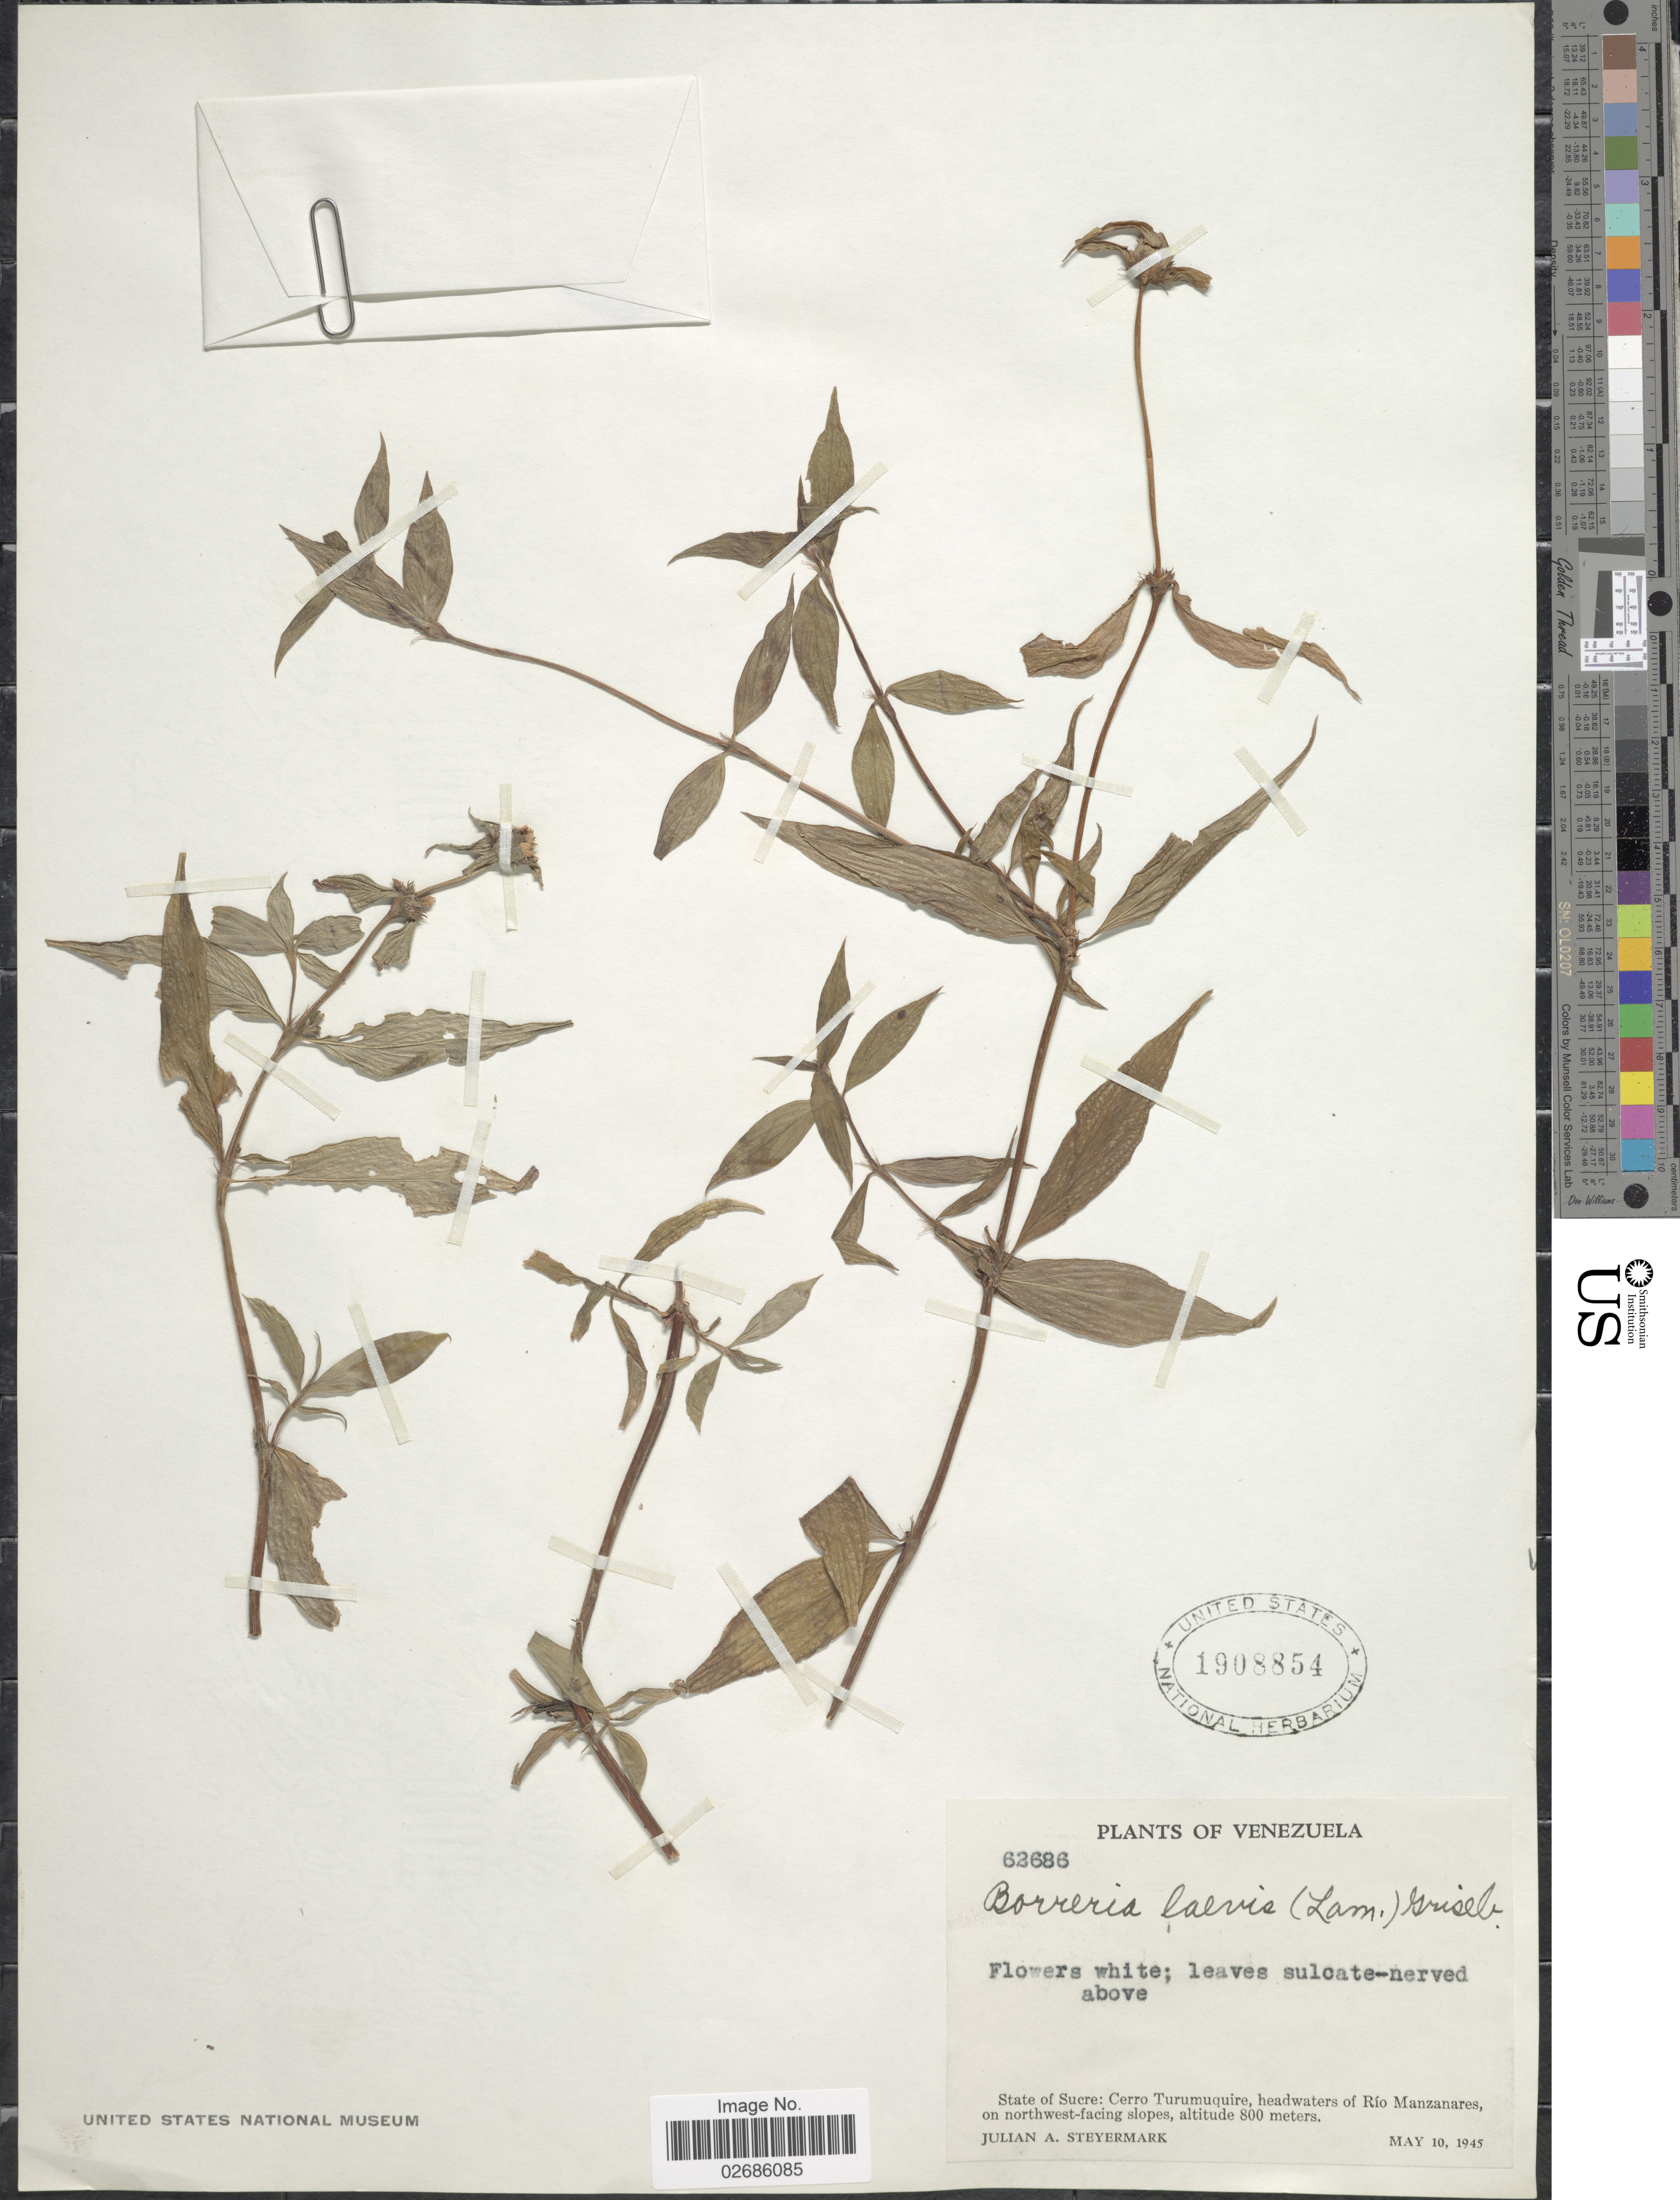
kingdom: Plantae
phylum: Tracheophyta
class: Magnoliopsida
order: Gentianales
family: Rubiaceae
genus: Borreria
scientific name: Borreria assurgens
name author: (Ruiz & Pav.) Griseb.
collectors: J. Steyermark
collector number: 62686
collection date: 1945-05-10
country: Venezuela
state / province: Sucre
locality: Cerro Turumuquire, headwaters of Río Manzanares, on northwest-facing slopes.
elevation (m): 800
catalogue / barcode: US 1908854